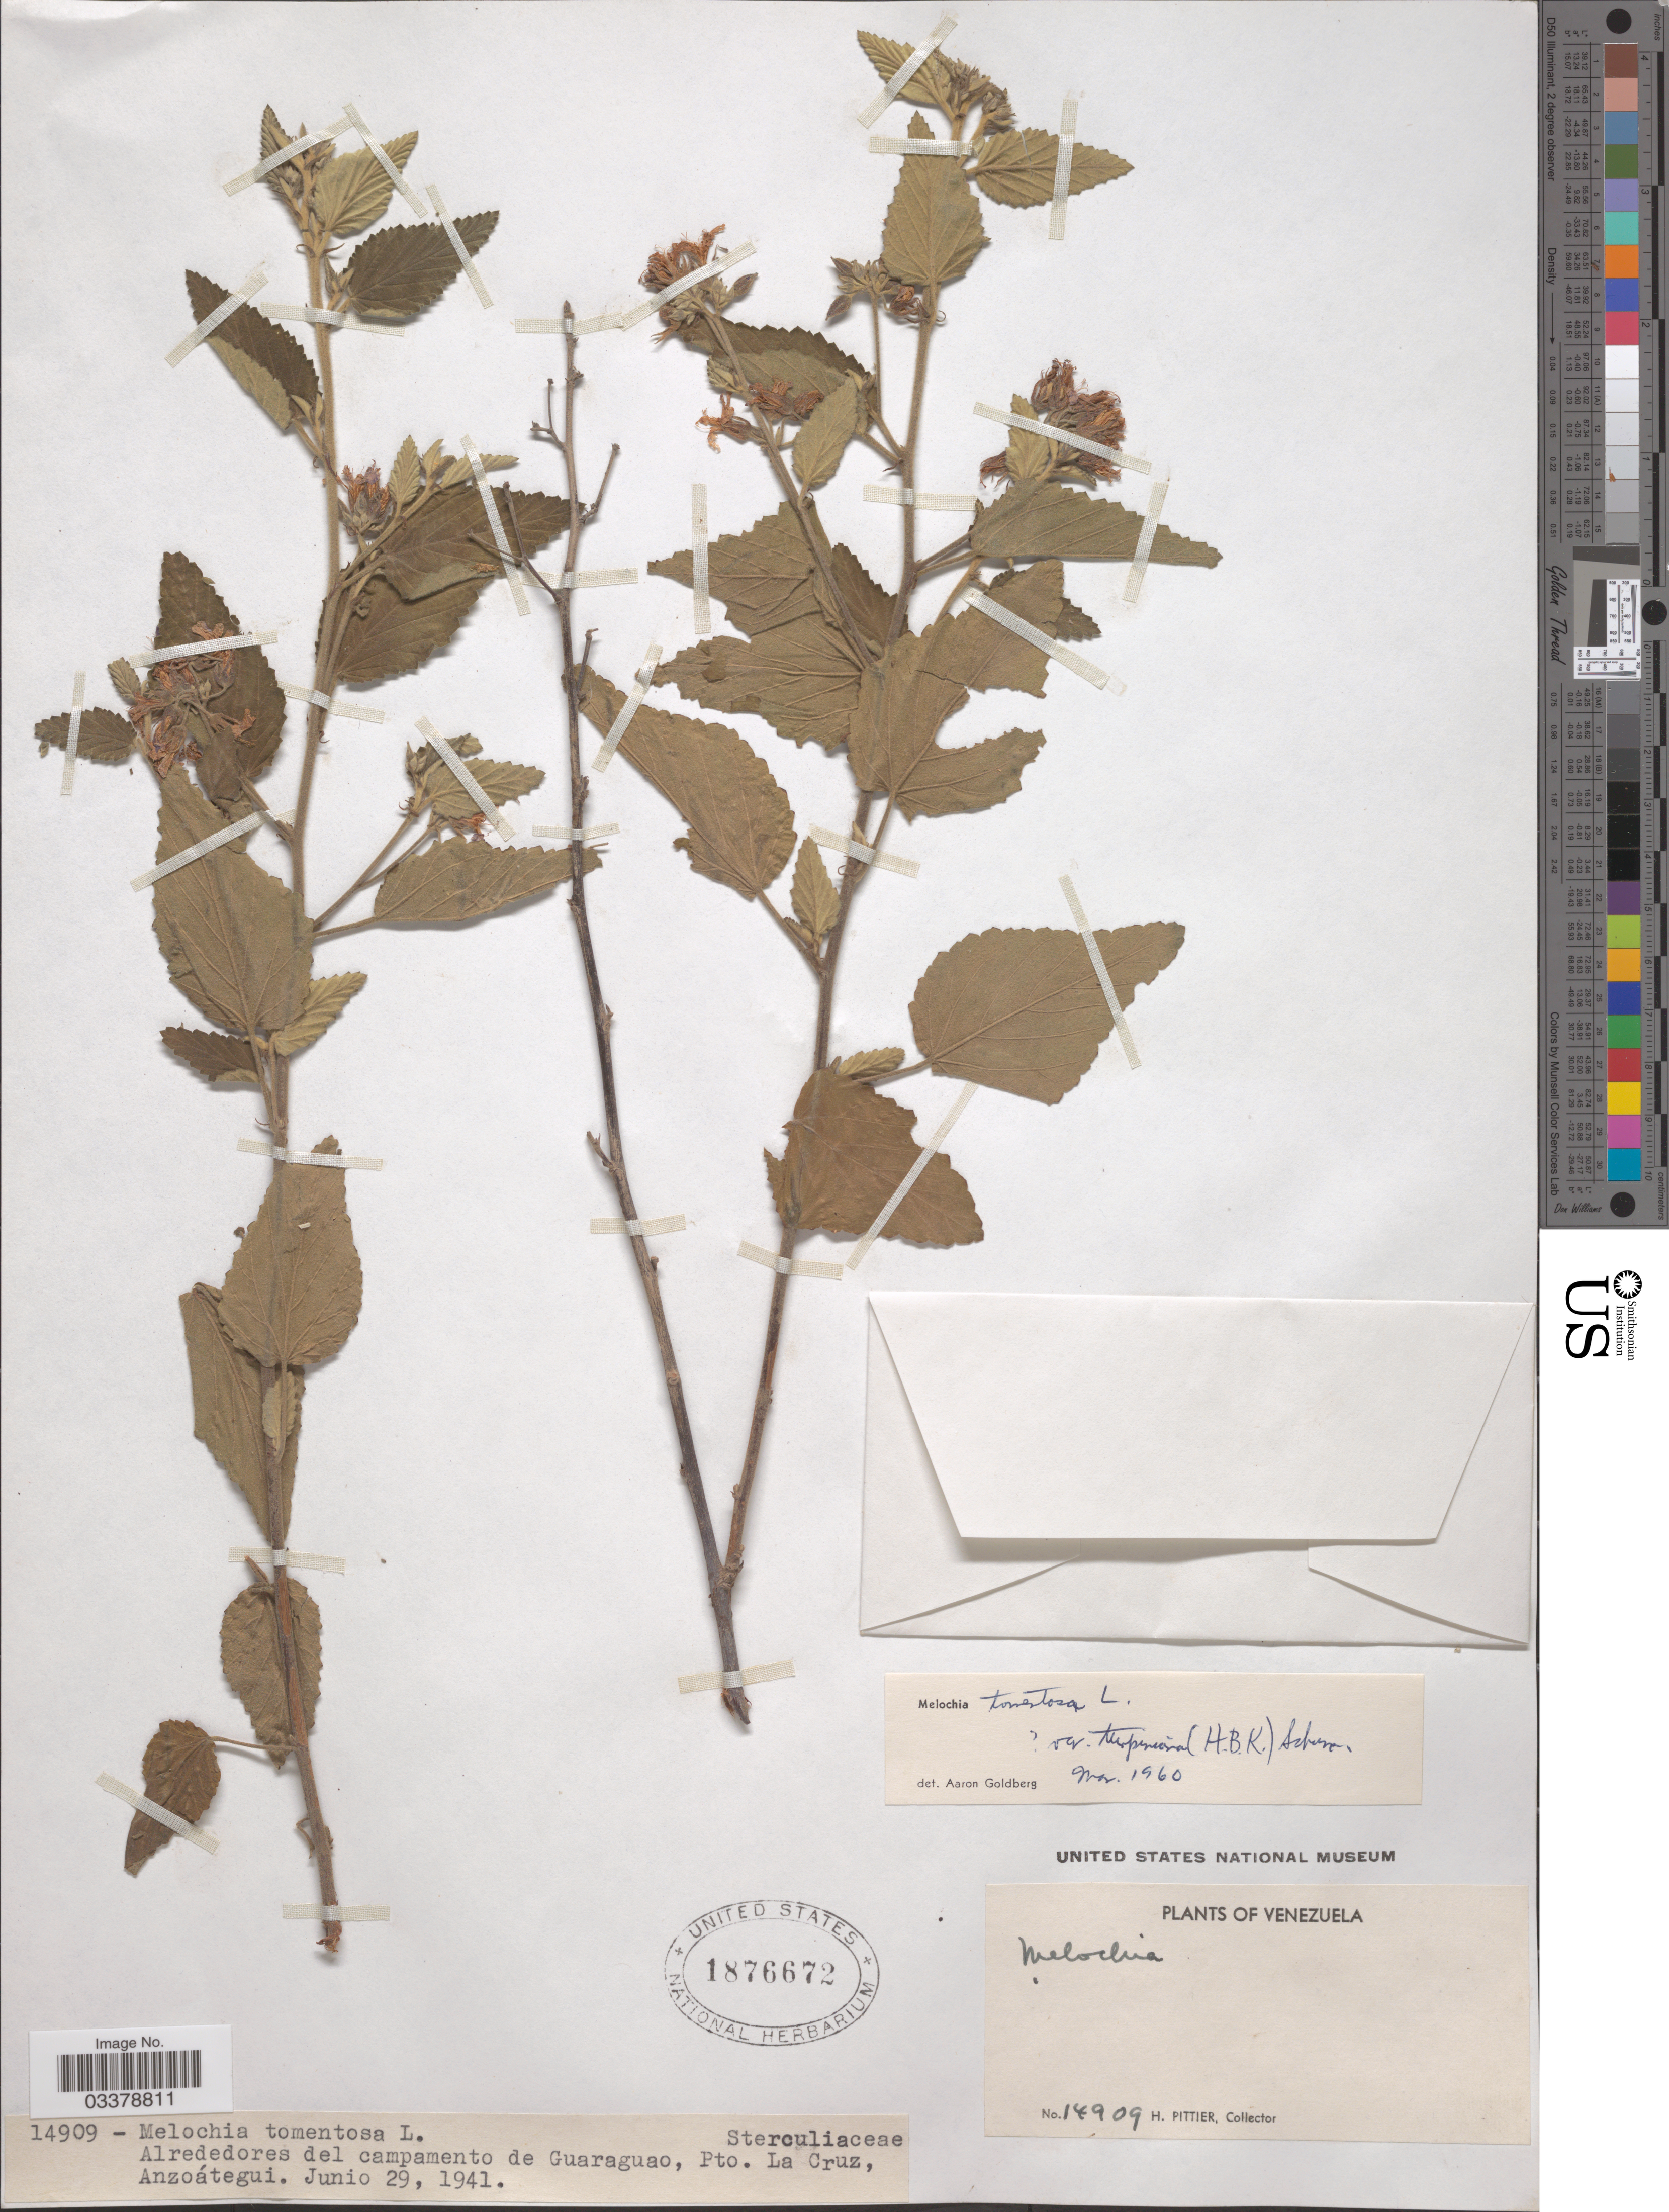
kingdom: Plantae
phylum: Tracheophyta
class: Magnoliopsida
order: Malvales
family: Malvaceae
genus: Melochia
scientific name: Melochia tomentosa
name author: L.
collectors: H. F. Pittier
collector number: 14909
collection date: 1941-06-29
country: Venezuela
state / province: Anzoategui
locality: Alrededores del campamento de Guaraguao, Pto. La Cruz.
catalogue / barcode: US 1876672